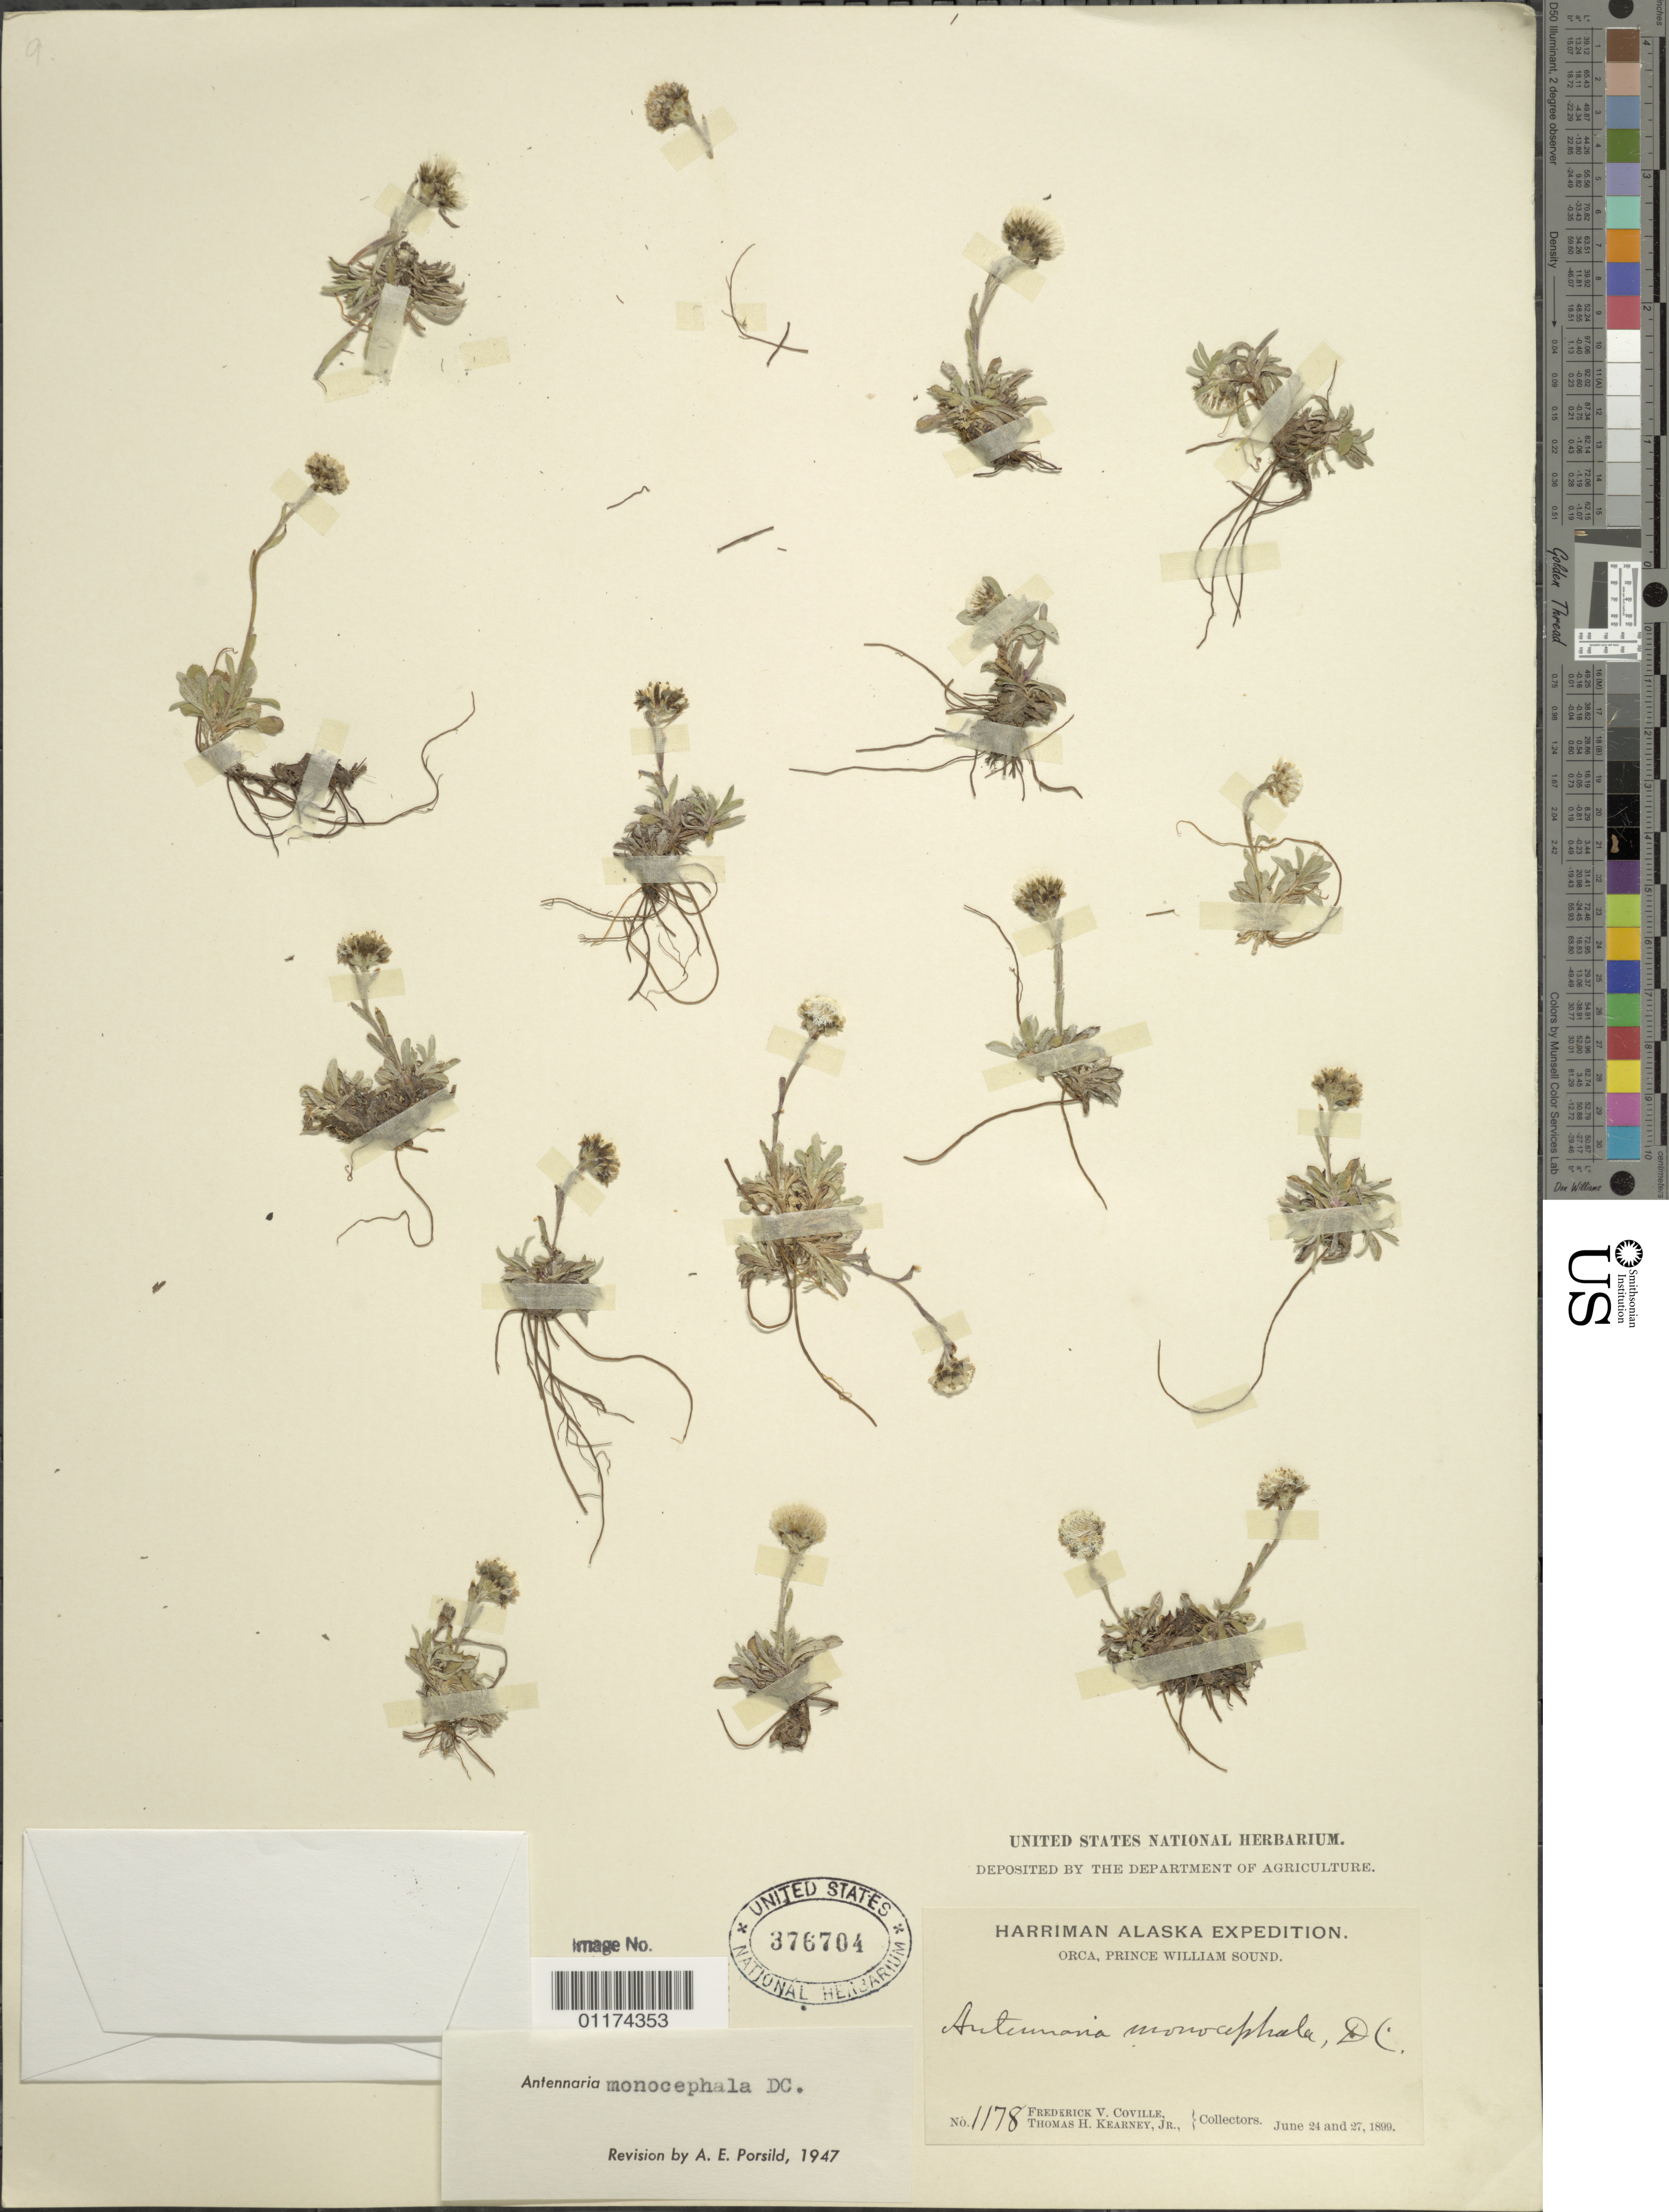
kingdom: Plantae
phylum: Tracheophyta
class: Magnoliopsida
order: Asterales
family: Asteraceae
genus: Antennaria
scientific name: Antennaria monocephala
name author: DC.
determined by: Porsild, A. E.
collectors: F. V. Coville & T. H. Kearney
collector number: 1178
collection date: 1899-06-24/1899-06-27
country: United States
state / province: Alaska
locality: Orca, Prince William Sound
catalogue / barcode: US 376704